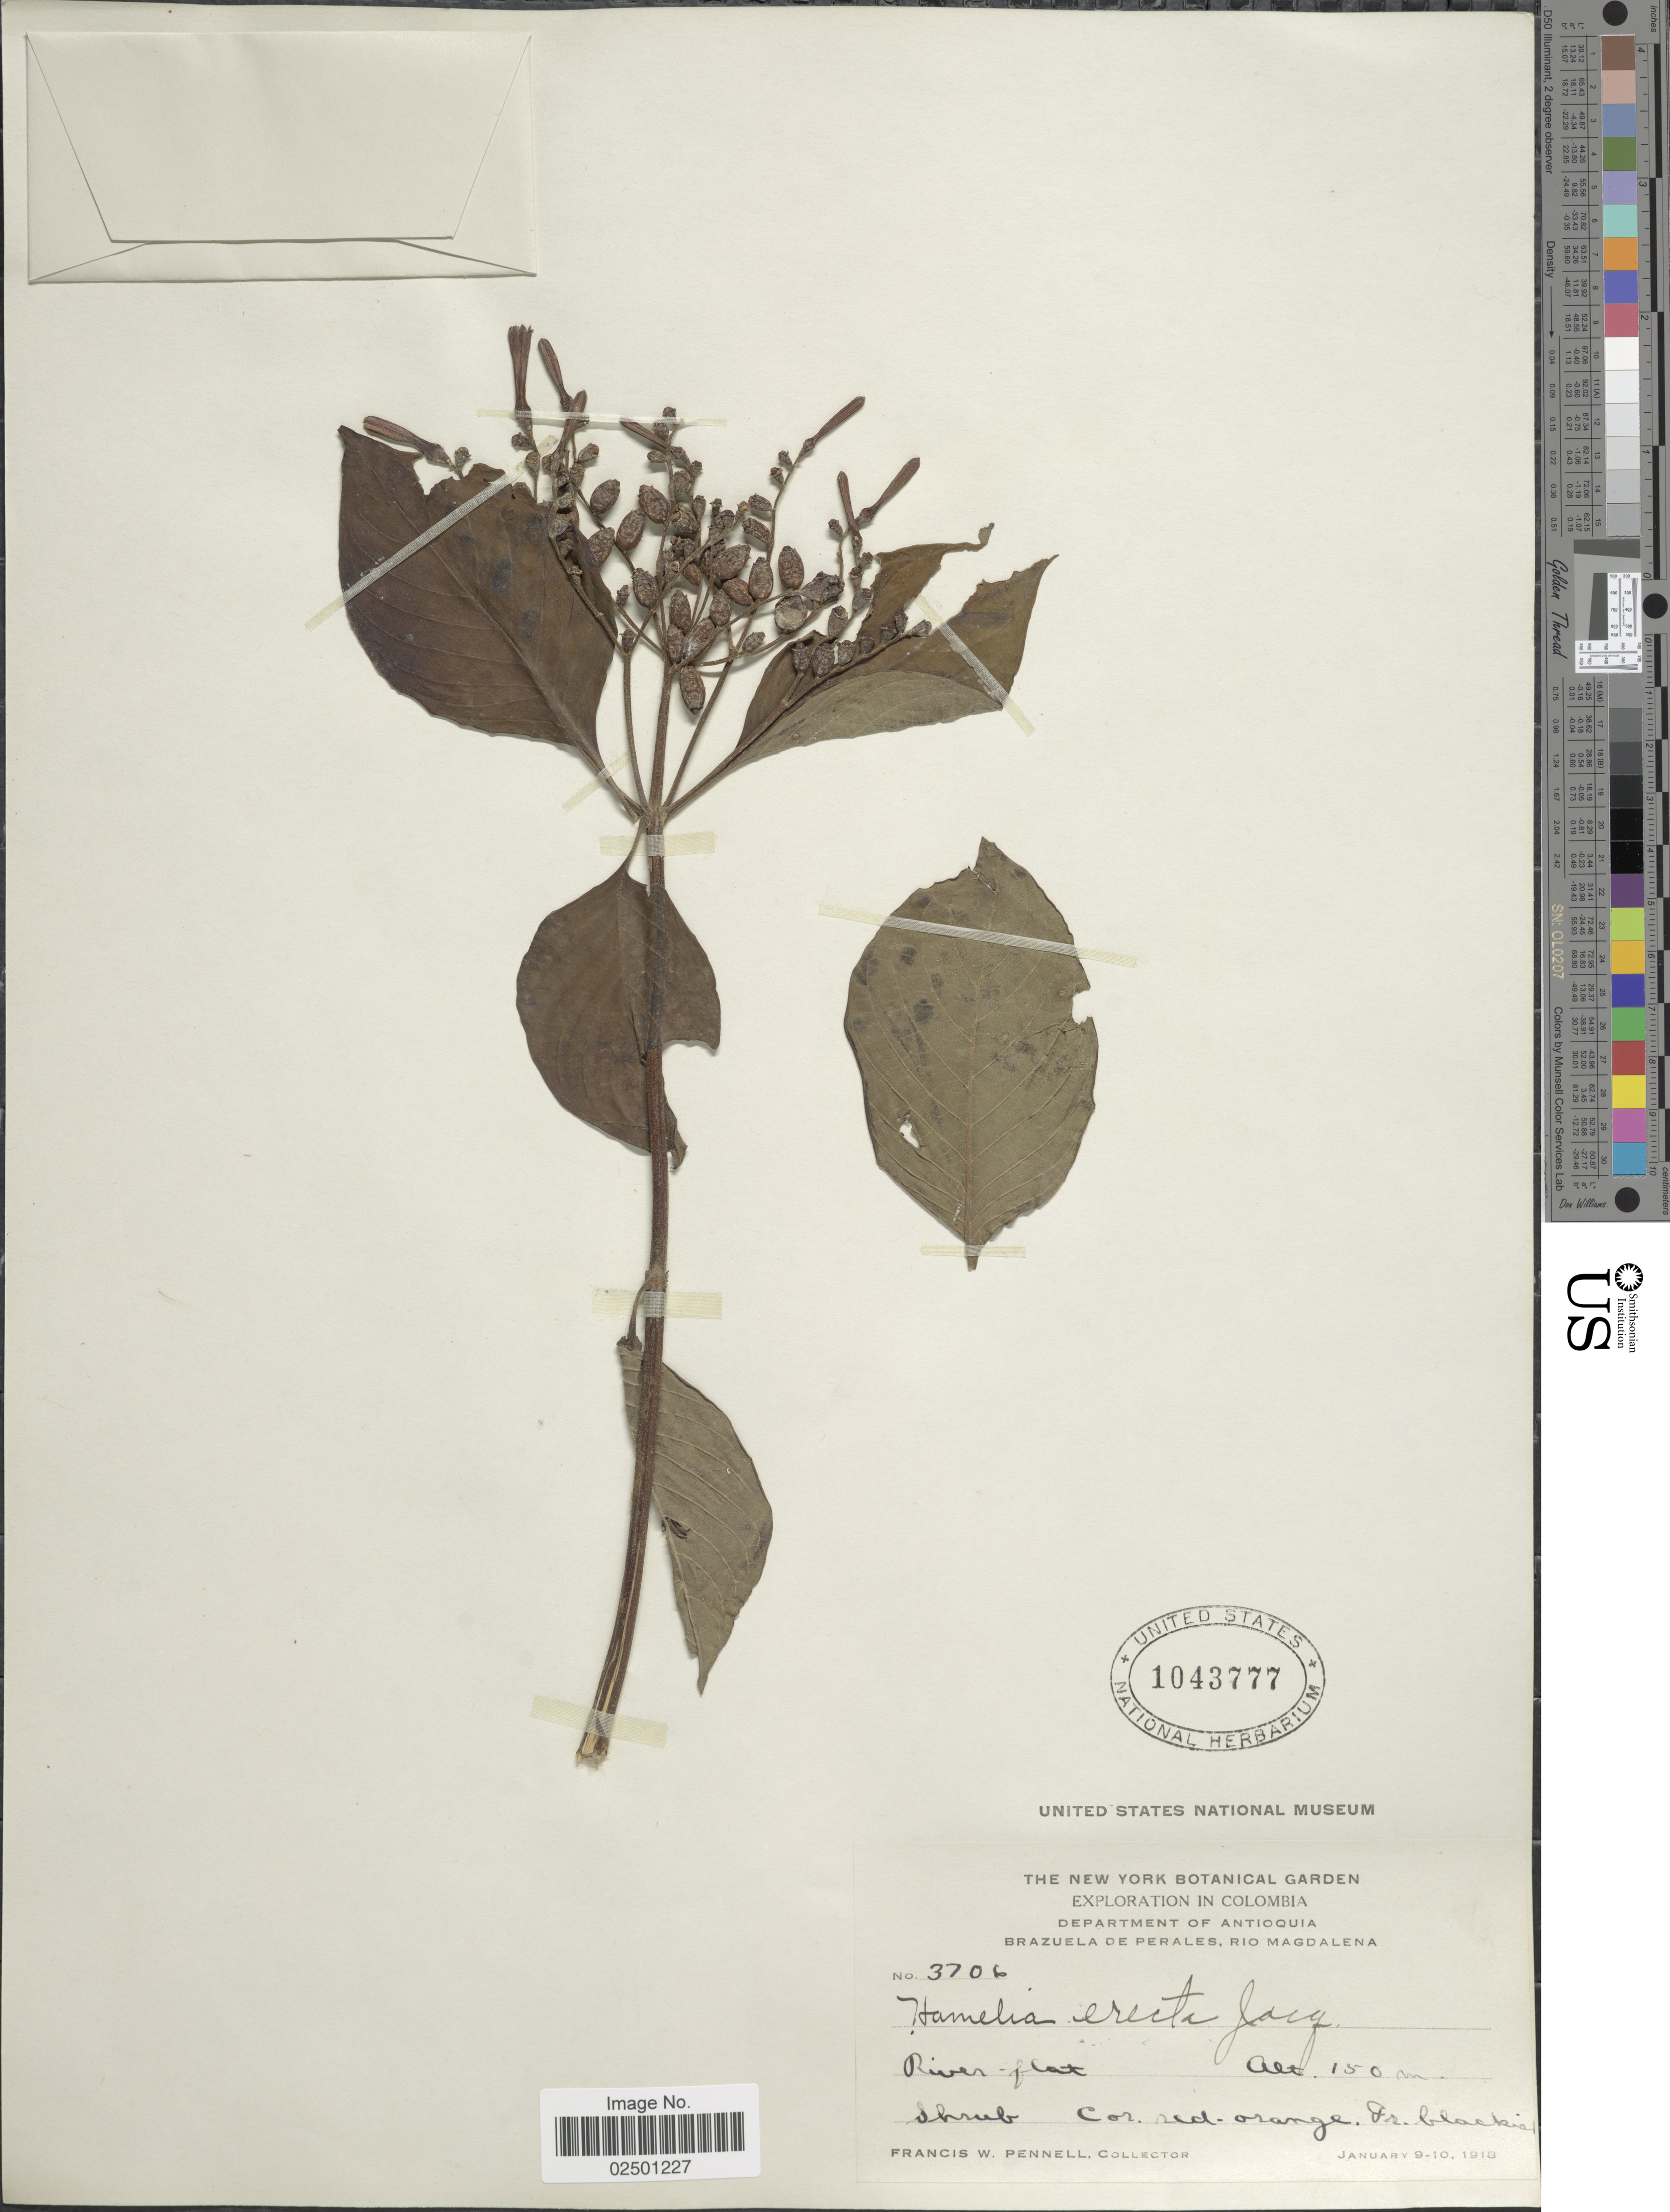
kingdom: Plantae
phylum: Tracheophyta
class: Magnoliopsida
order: Gentianales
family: Rubiaceae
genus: Hamelia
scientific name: Hamelia patens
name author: Jacq.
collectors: F. W. Pennell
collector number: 3706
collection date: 1918-01-09/1918-01-10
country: Colombia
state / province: Antioquia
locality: Department of Antioquia. Brazuela de Perales, Rio Magdalena.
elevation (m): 150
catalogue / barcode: US 1043777